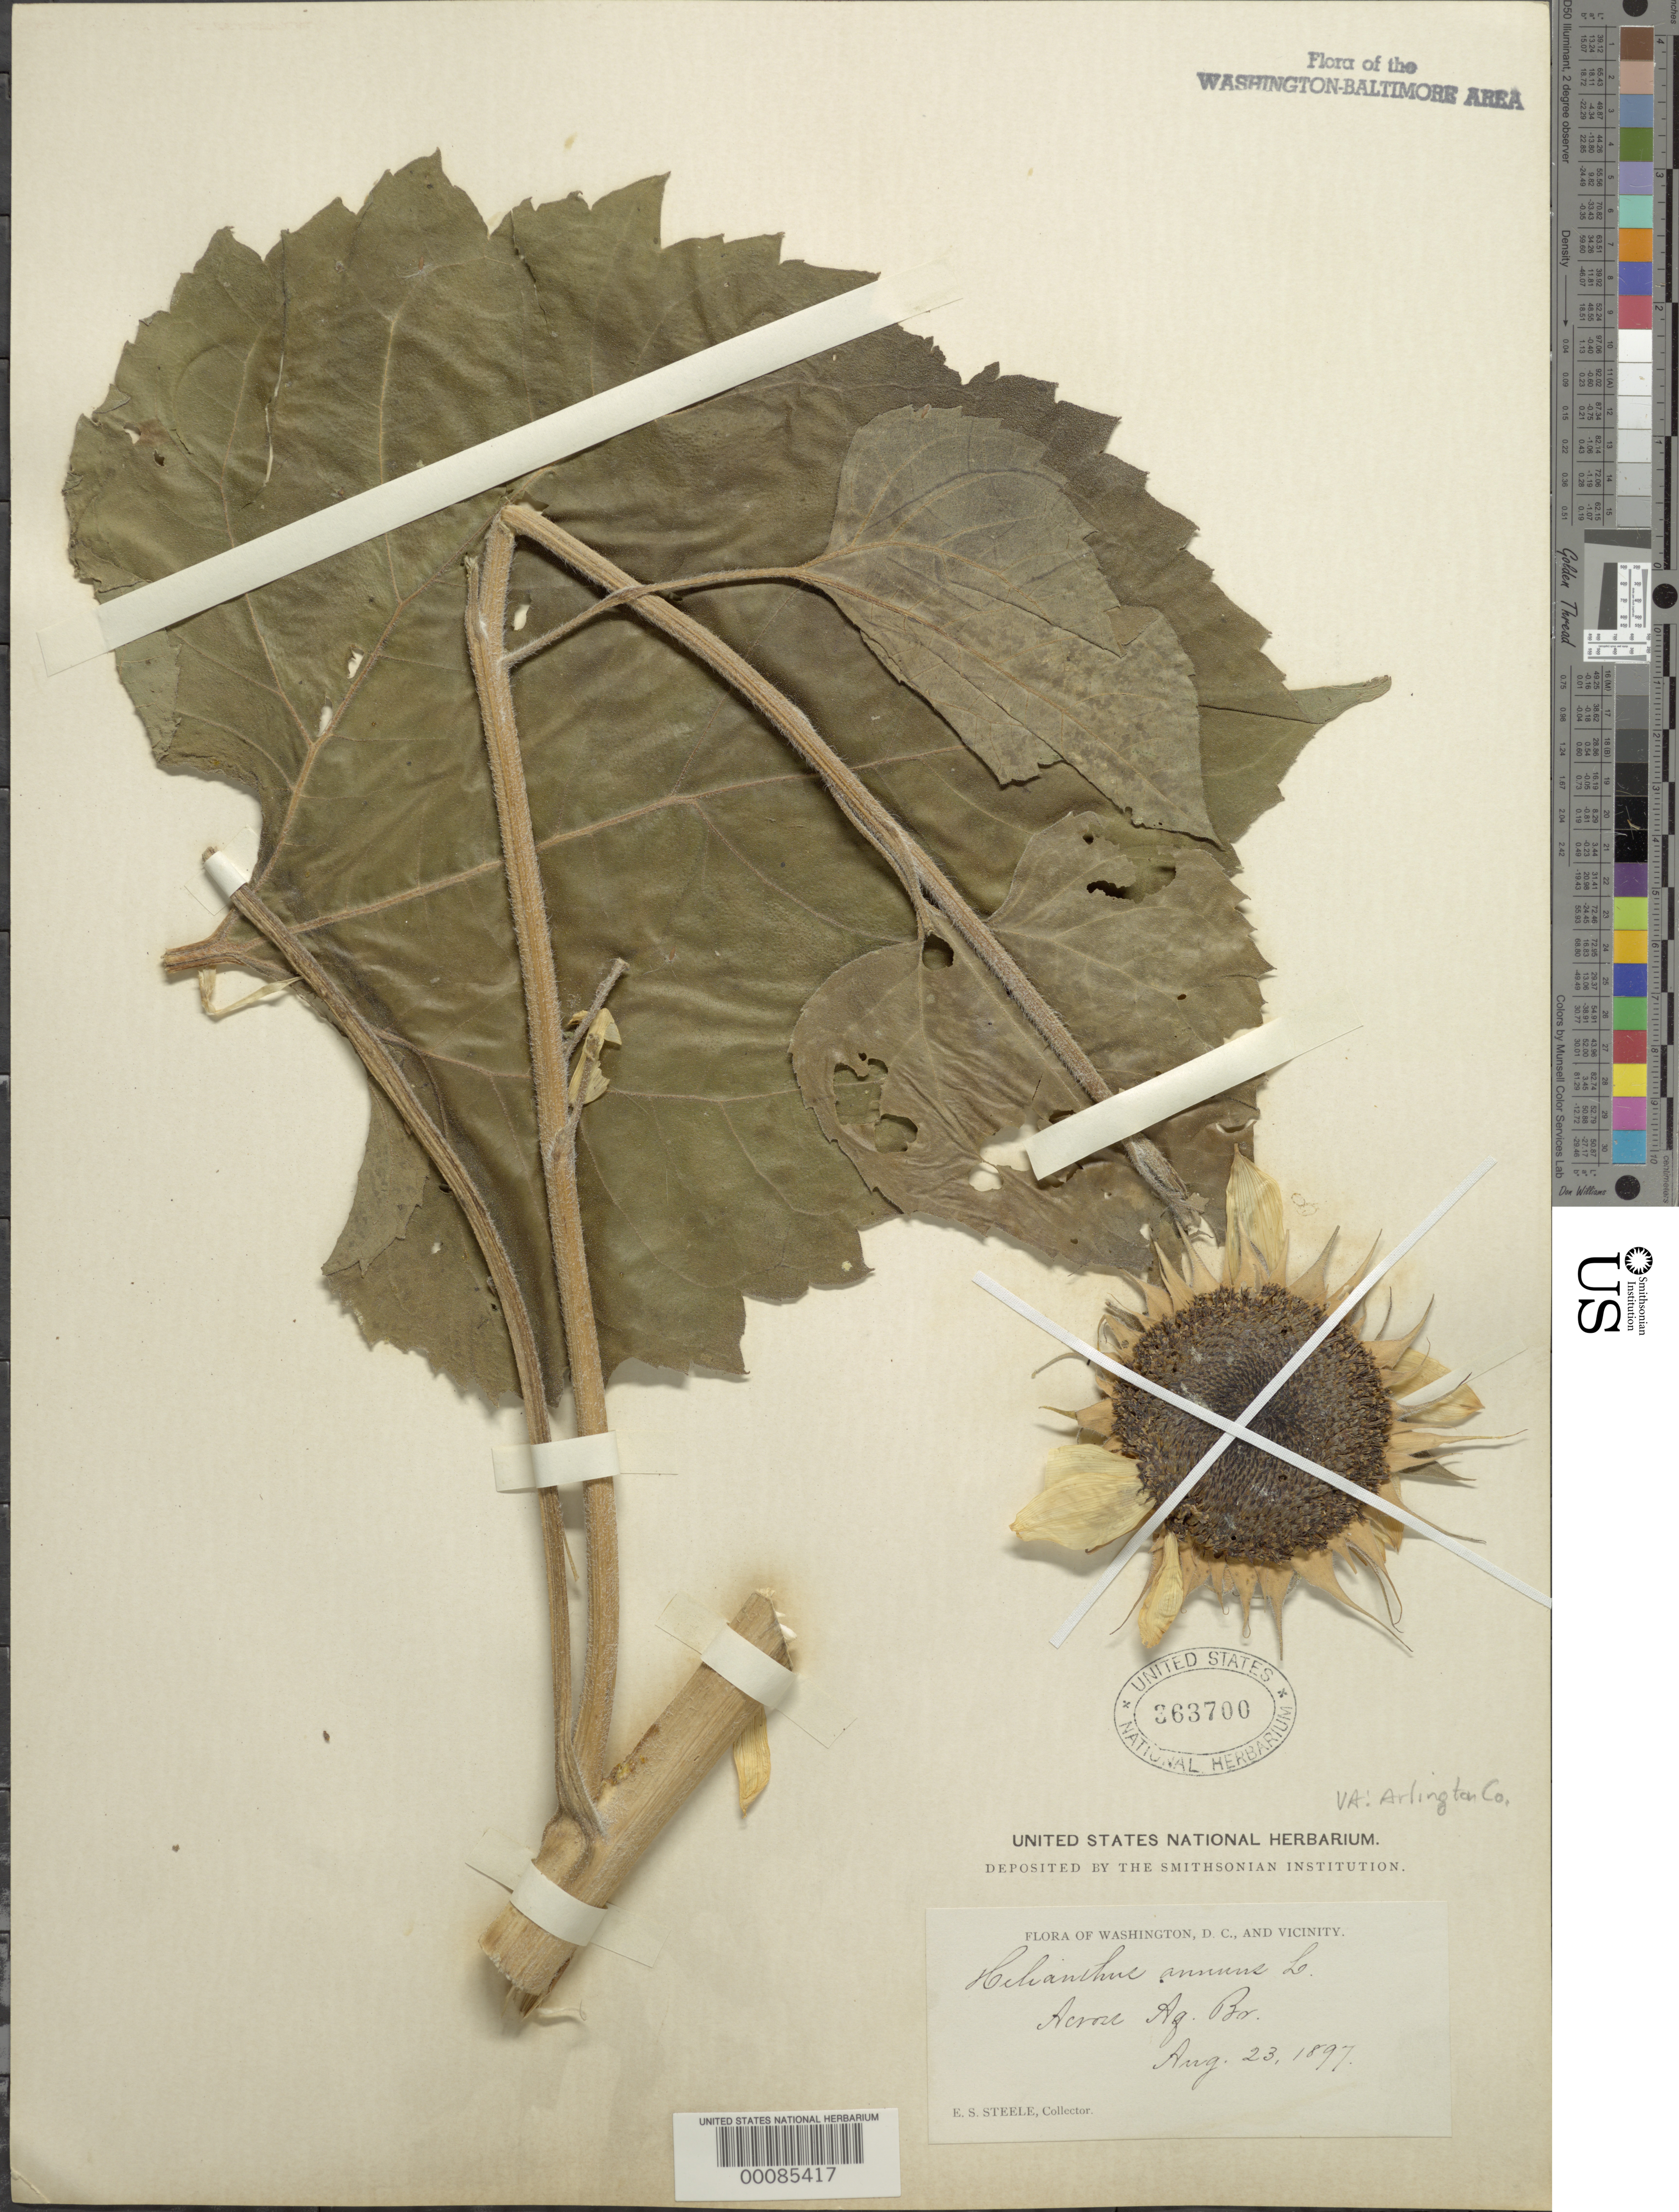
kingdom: Plantae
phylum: Tracheophyta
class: Magnoliopsida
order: Asterales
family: Asteraceae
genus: Helianthus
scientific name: Helianthus annuus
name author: L.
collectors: E. Steele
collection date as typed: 23 Aug 1897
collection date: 1897-08-23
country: United States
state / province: District of Columbia / Virginia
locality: Aqueduct Bridge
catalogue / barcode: US 363700